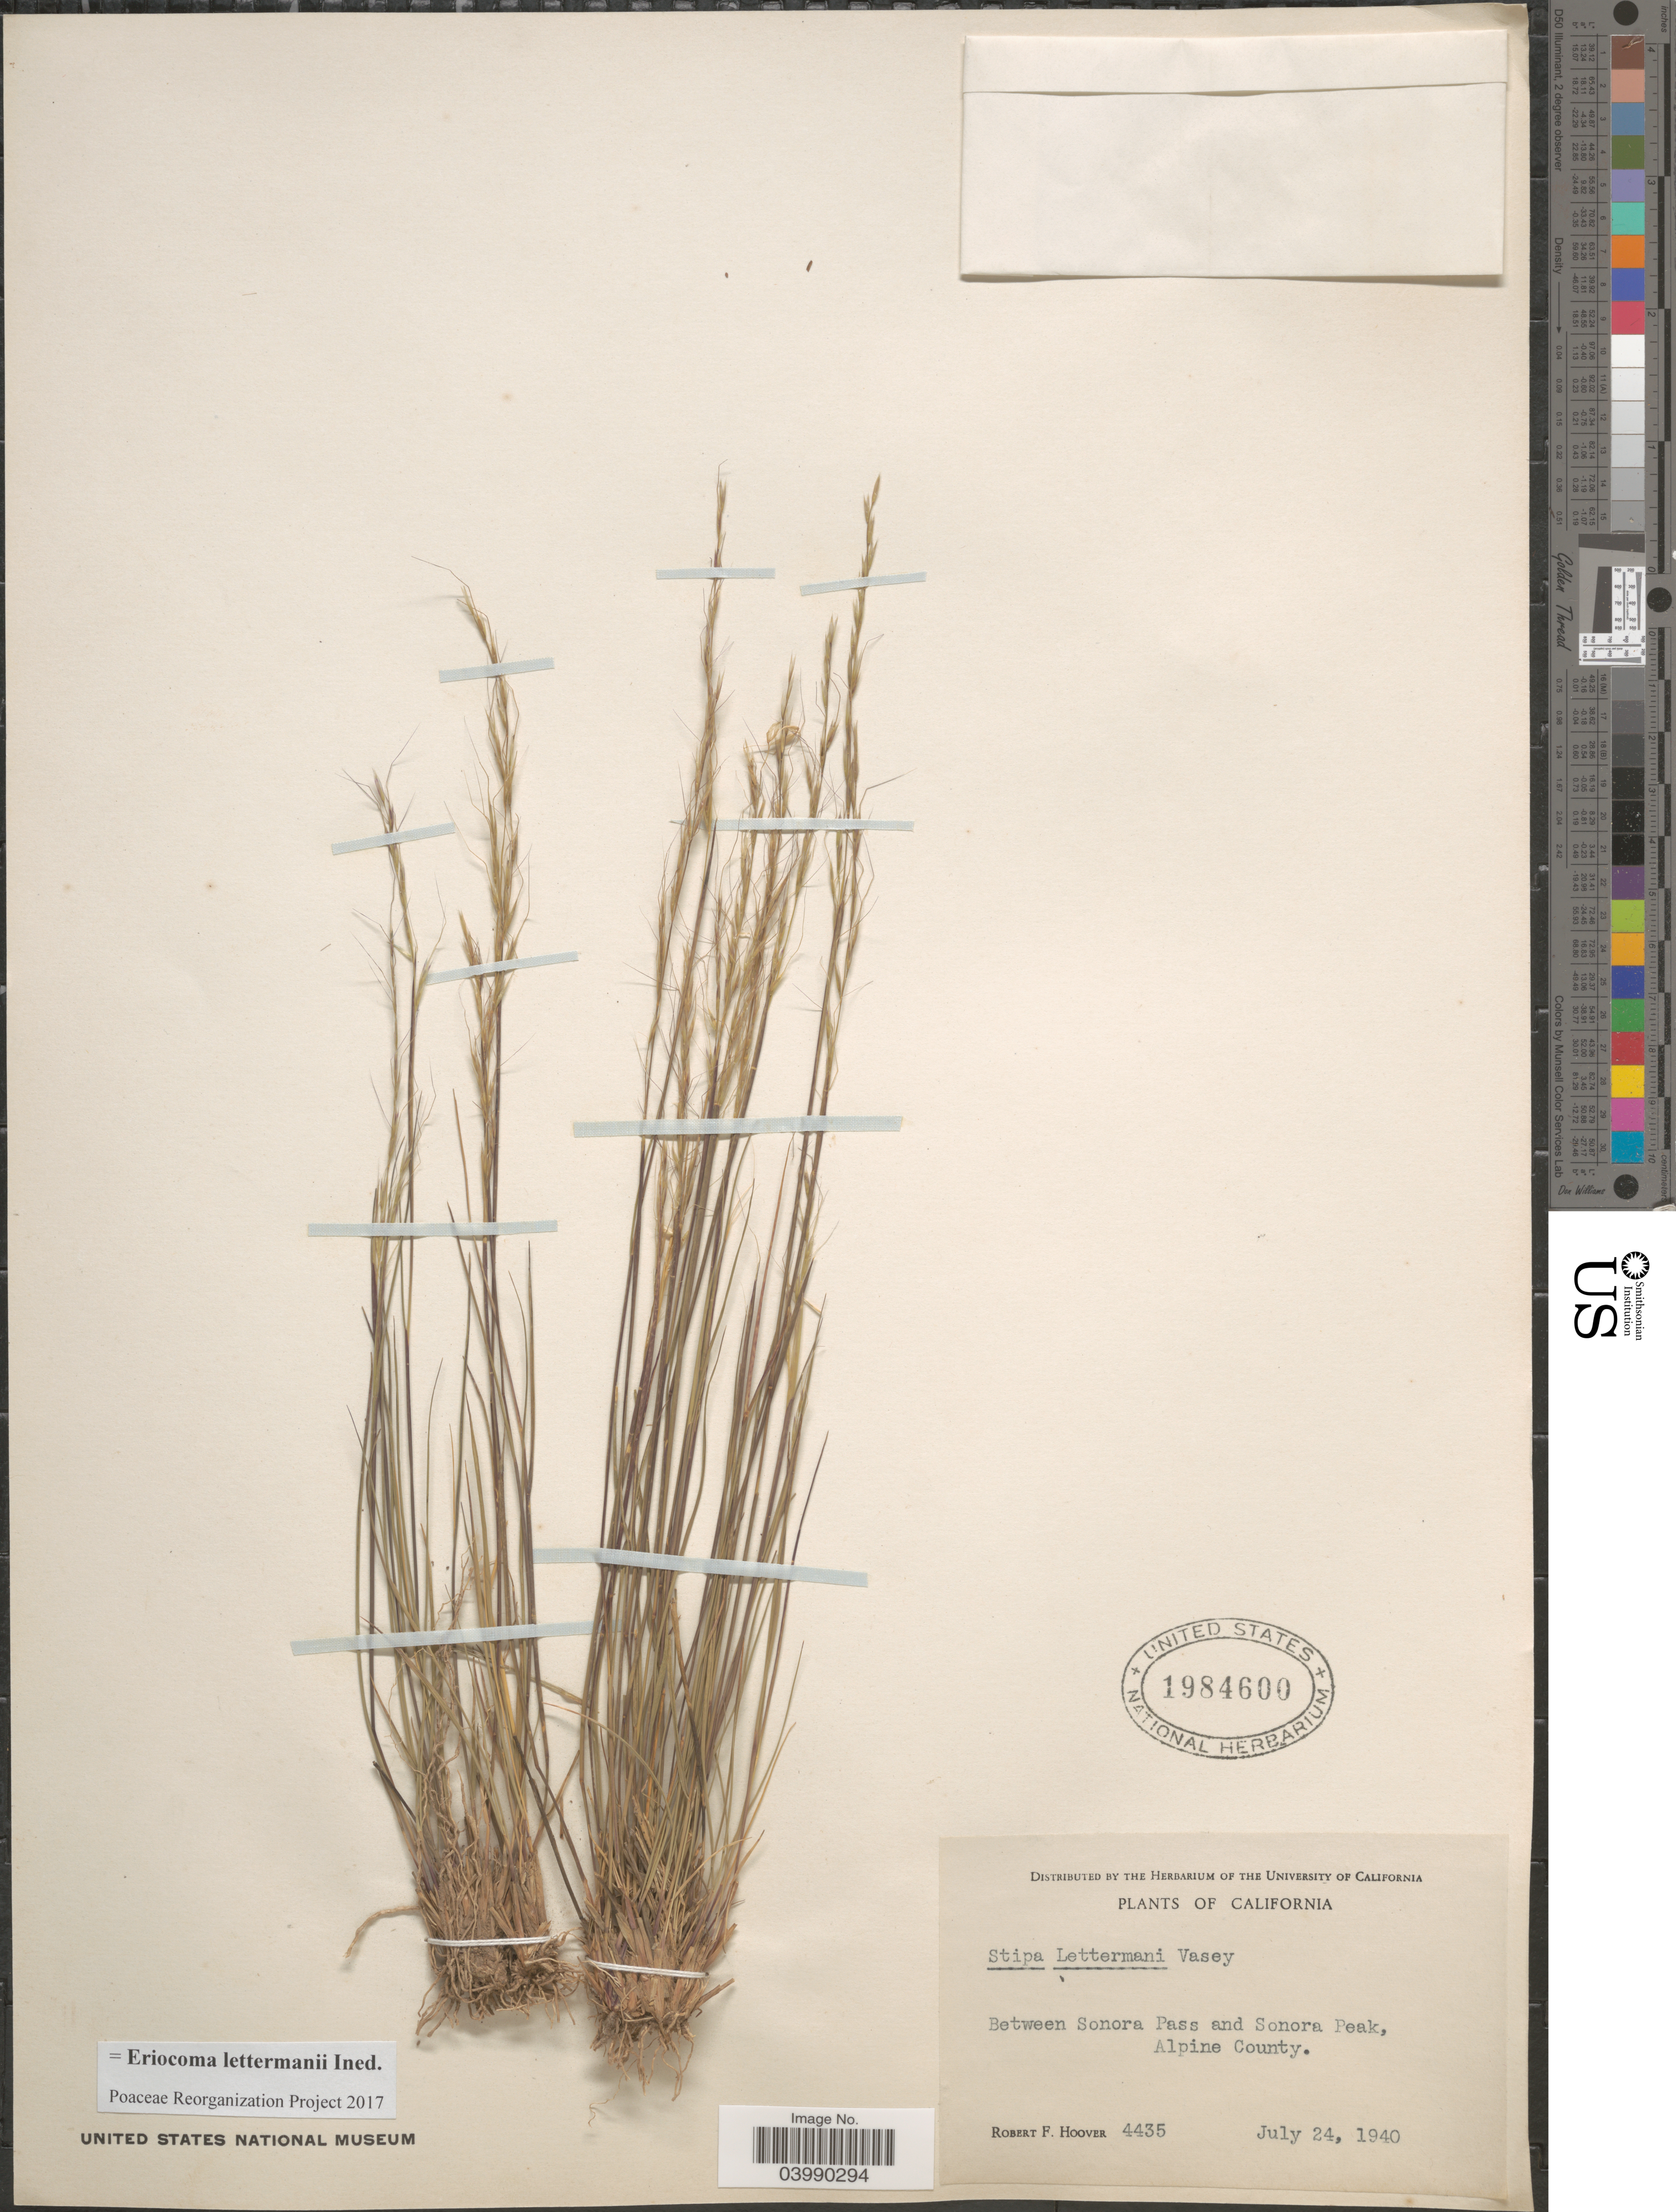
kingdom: Plantae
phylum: Tracheophyta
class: Liliopsida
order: Poales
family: Poaceae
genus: Eriocoma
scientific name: Eriocoma lettermanii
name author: (Vasey) Romasch.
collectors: R. F. Hoover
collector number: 4435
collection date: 1940-07-24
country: United States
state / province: California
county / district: Alpine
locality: Between Sonora Pass and Sonora Peak, Alpine County.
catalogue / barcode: US 1984600